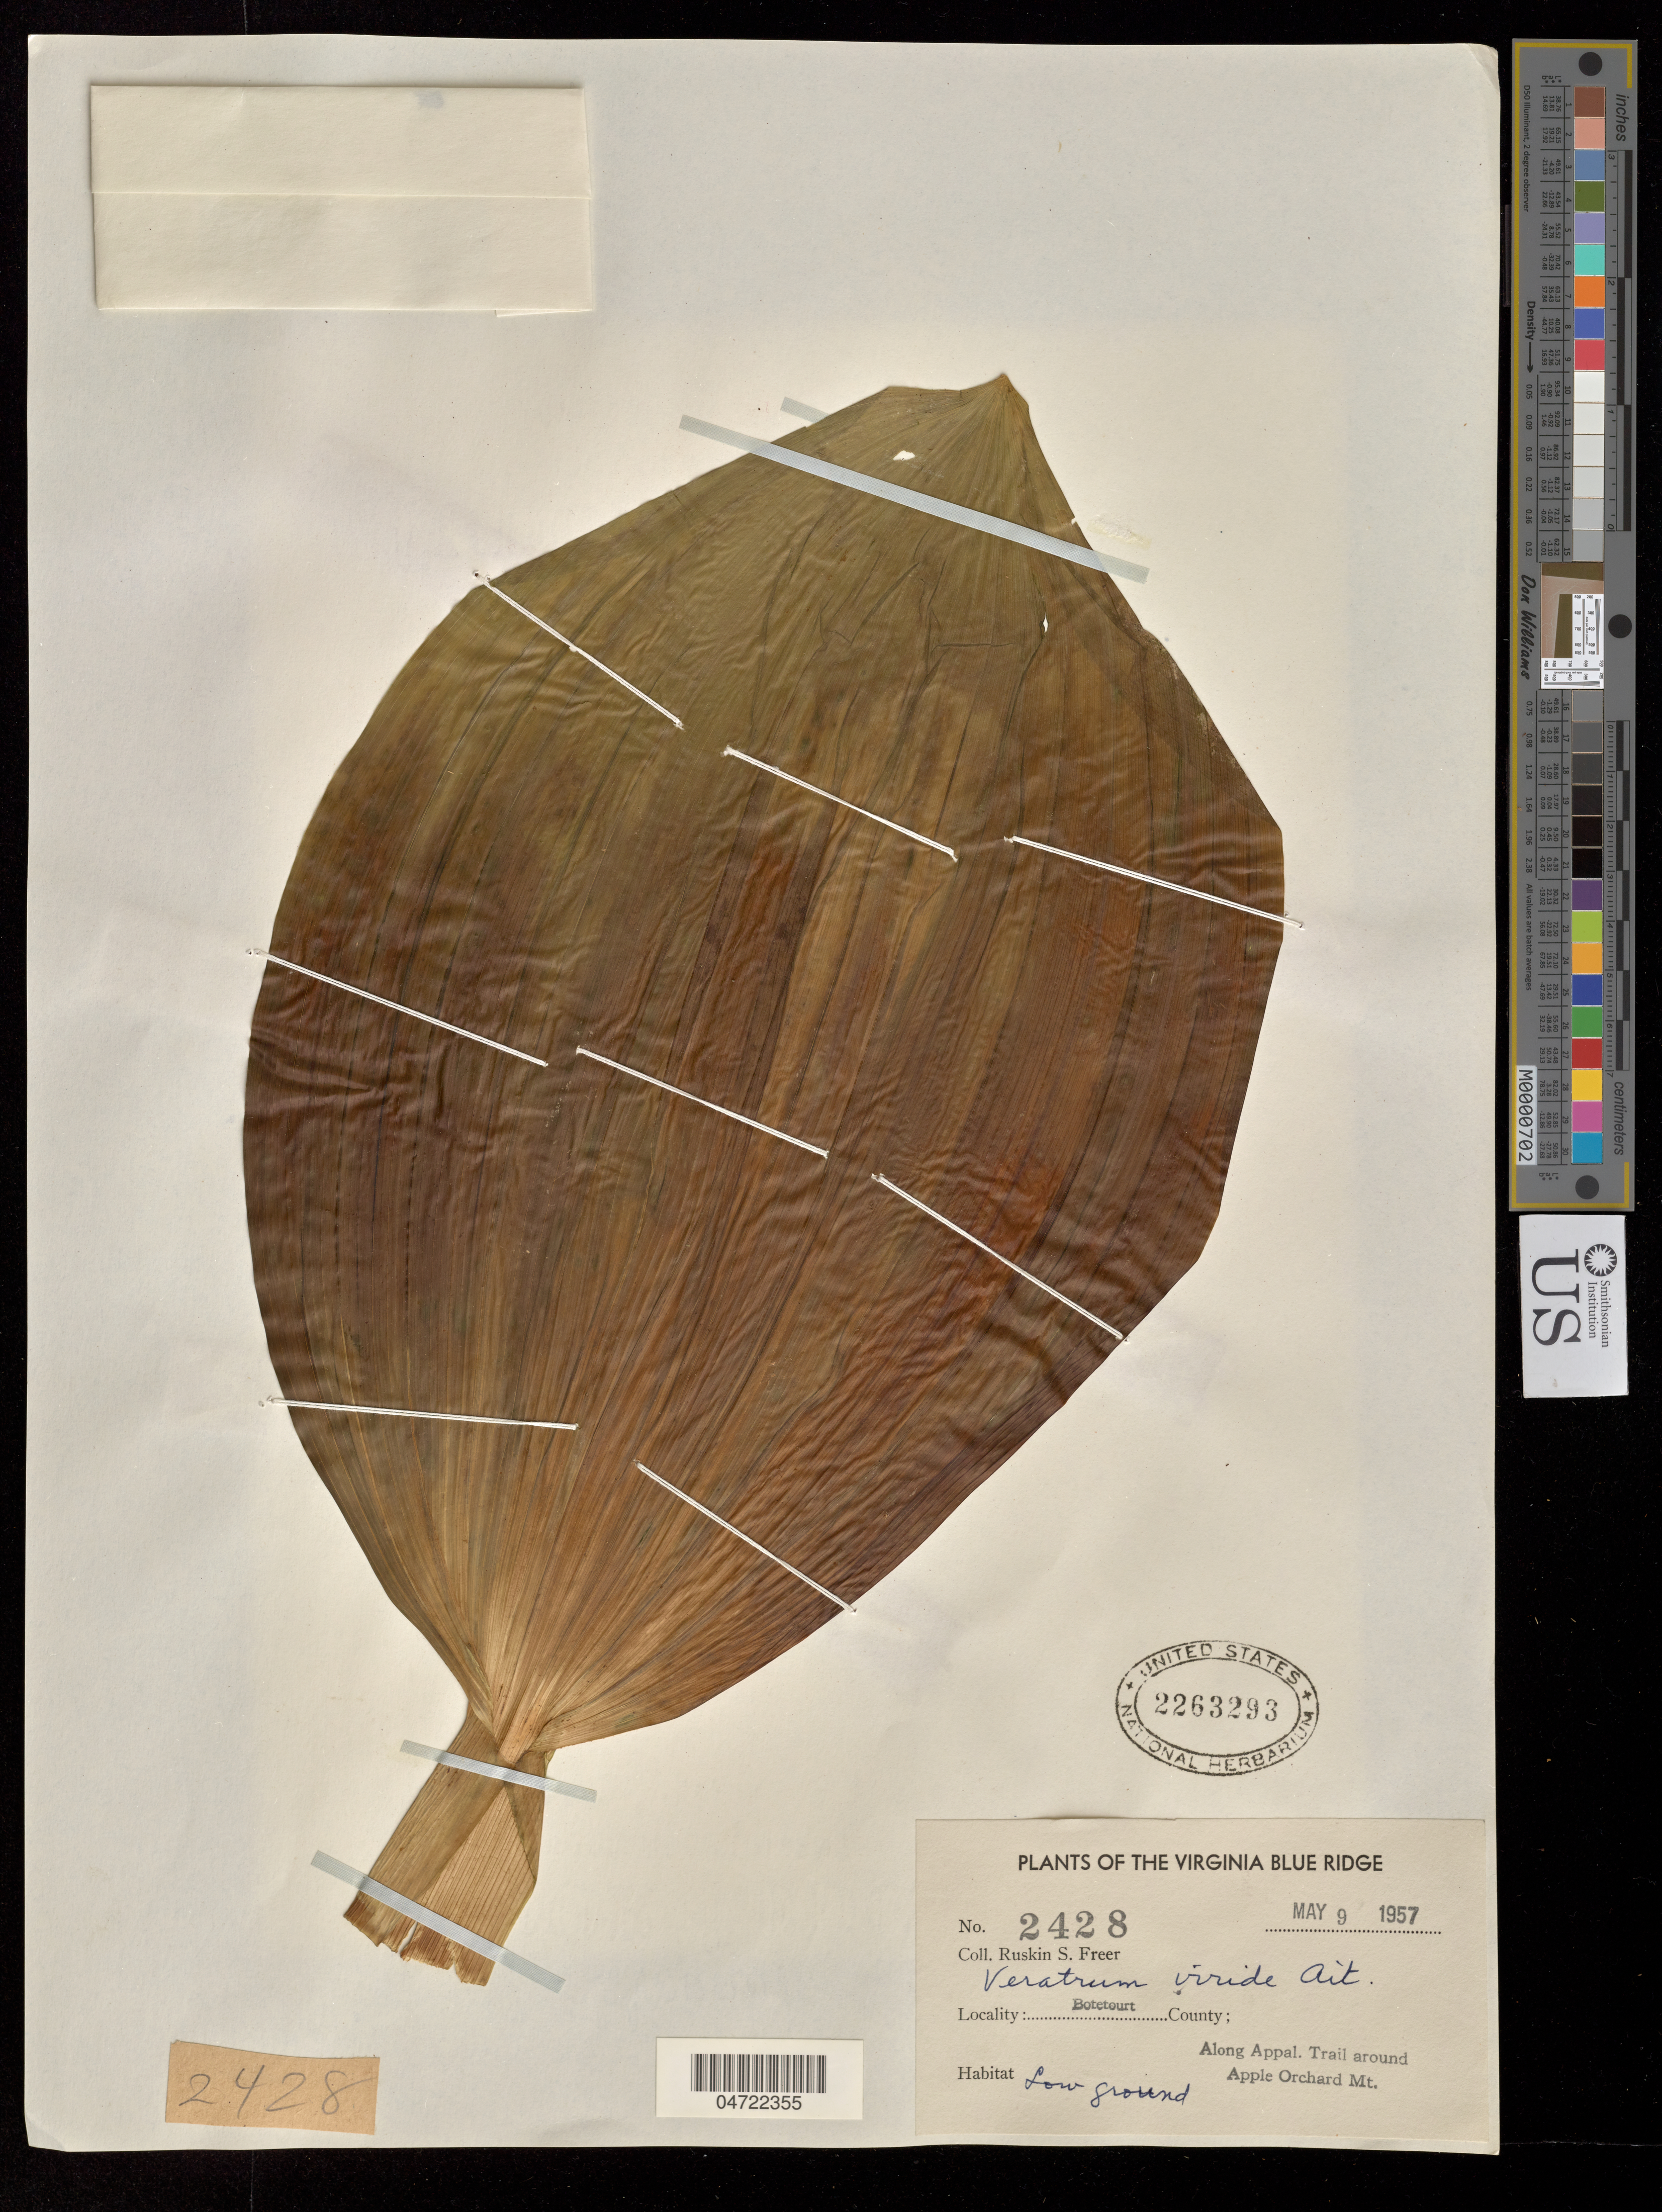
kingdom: Plantae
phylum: Tracheophyta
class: Liliopsida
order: Liliales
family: Melanthiaceae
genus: Veratrum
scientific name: Veratrum viride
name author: Aiton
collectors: R. Freer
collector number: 2428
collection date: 1957-05-09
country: United States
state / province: Virginia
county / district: Botetourt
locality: The Virginia Blue Ridge. Along Appal. Trail around Apple Orchard Mt.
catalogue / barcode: US 2263293